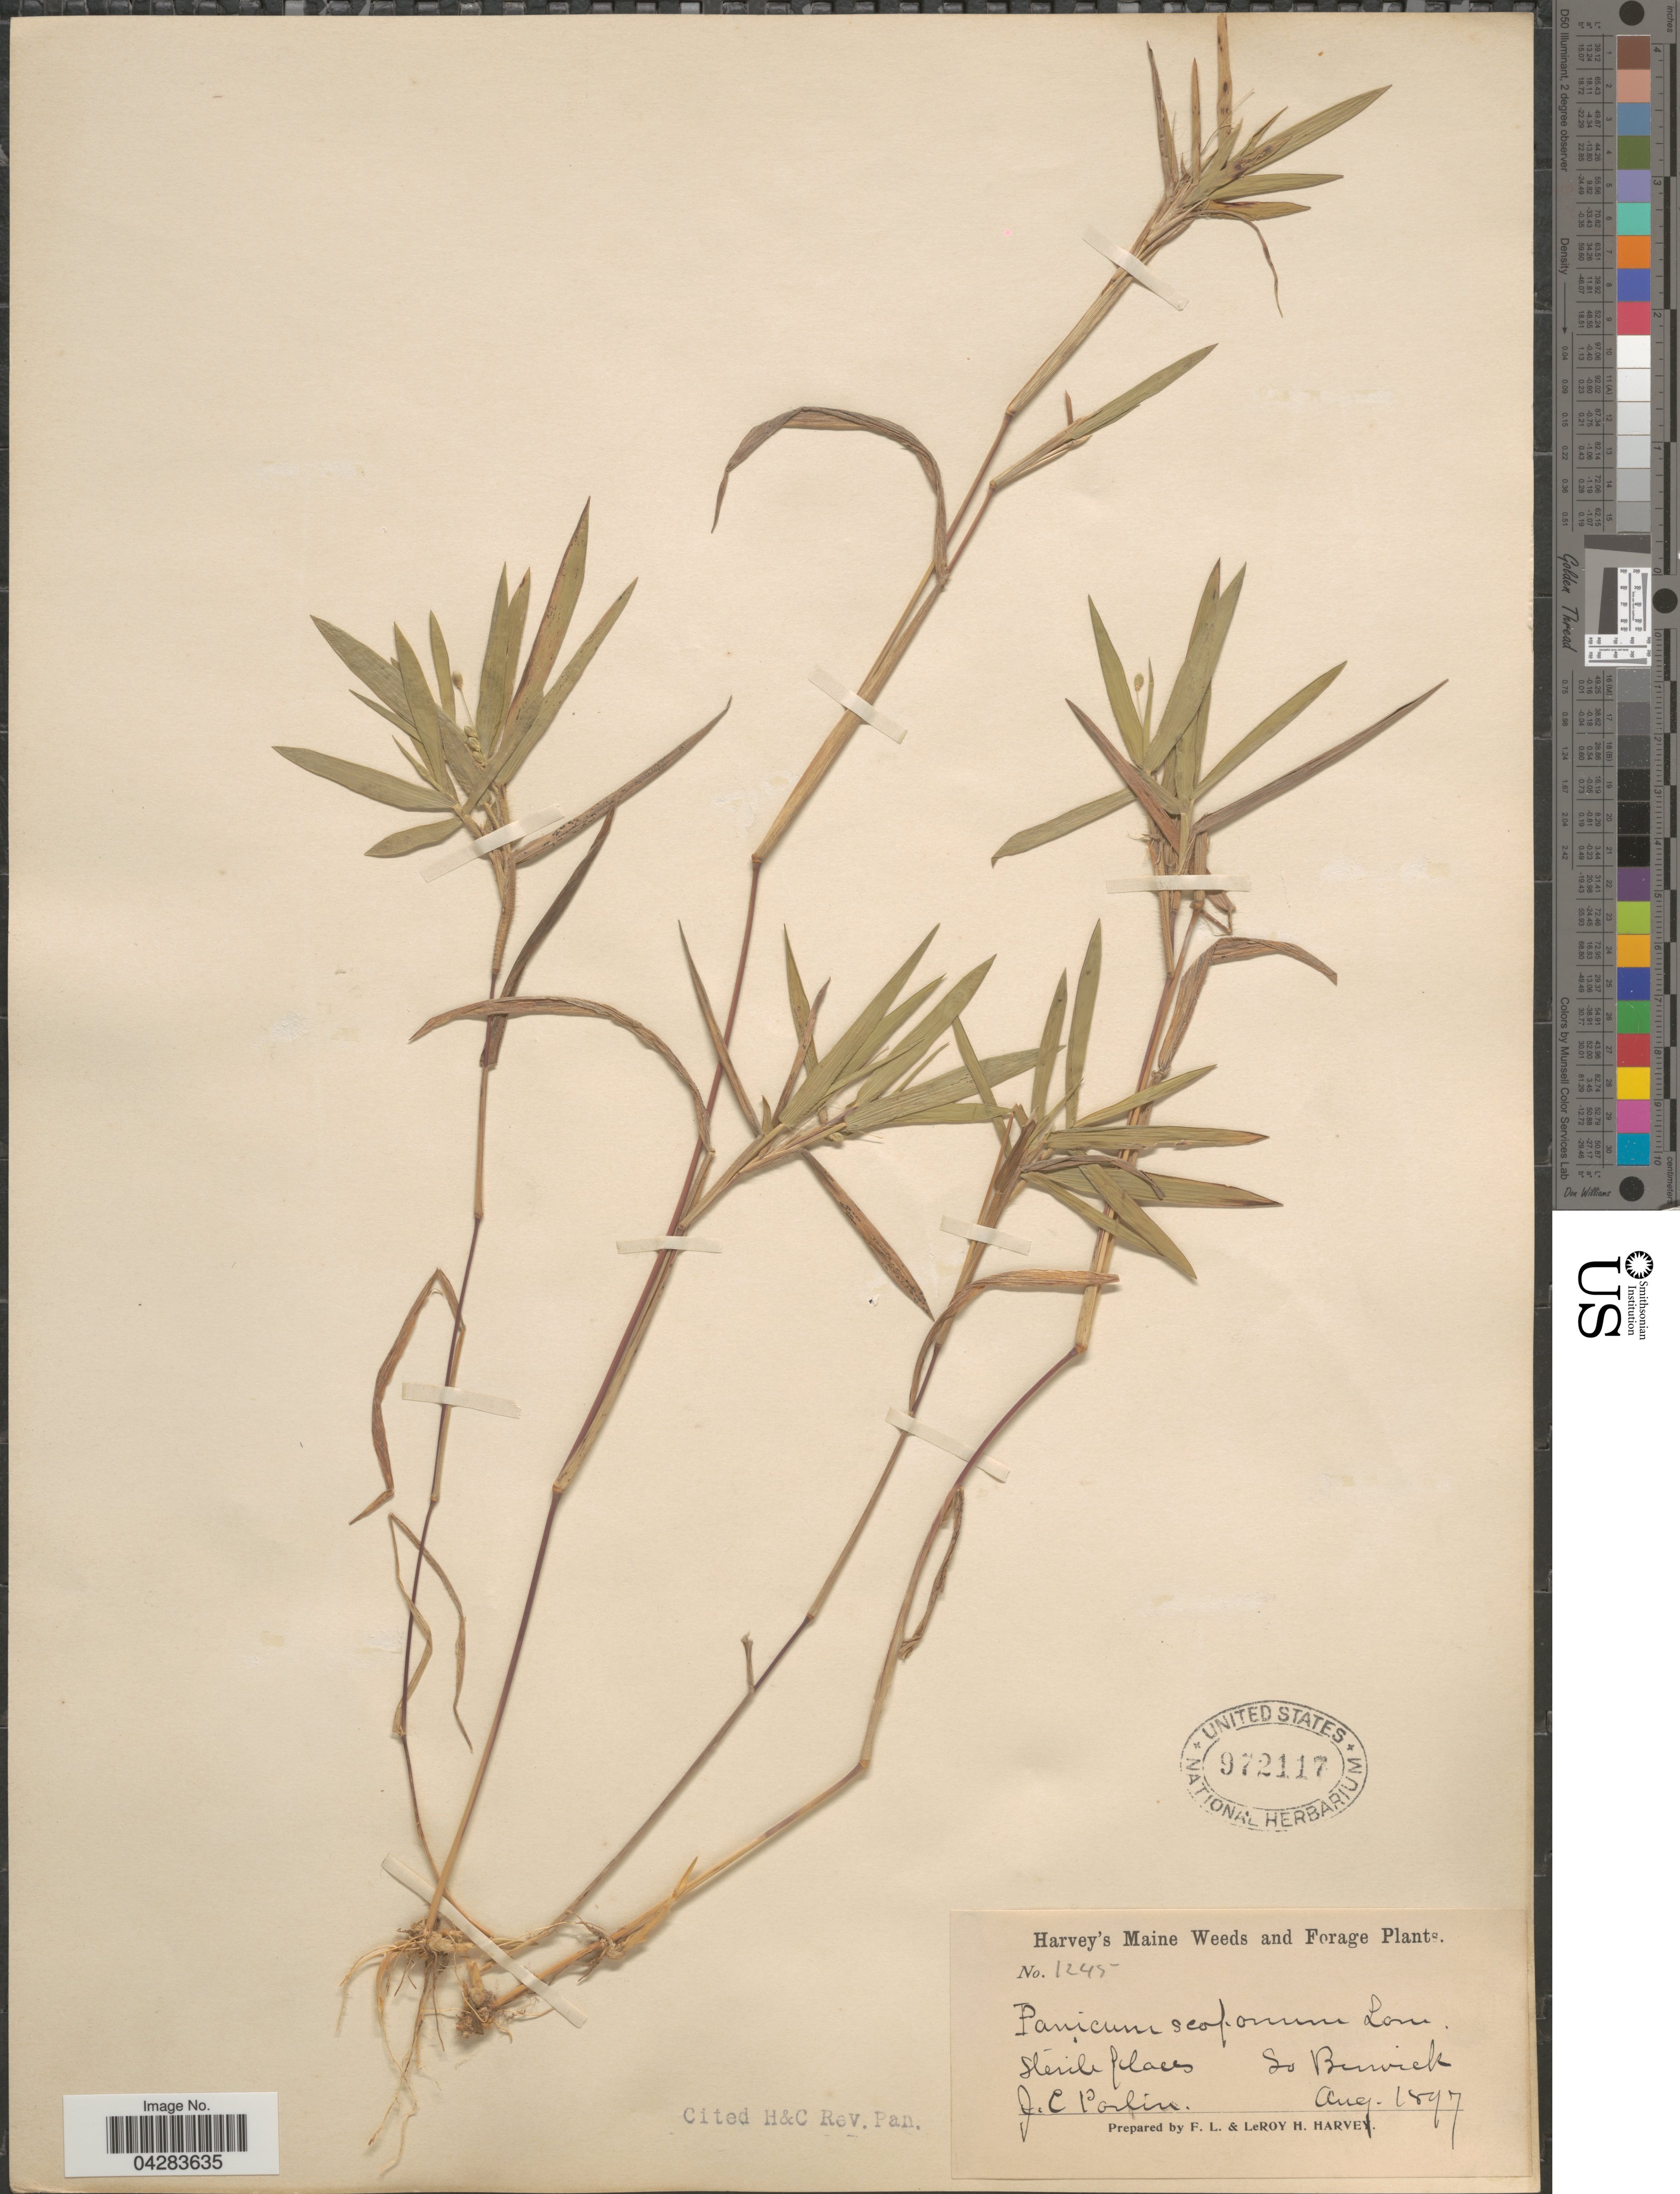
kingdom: Plantae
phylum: Tracheophyta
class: Liliopsida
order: Poales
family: Poaceae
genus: Dichanthelium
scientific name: Dichanthelium oligosanthes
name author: (Schult.) Gould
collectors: J. Parlin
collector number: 1245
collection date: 1897-08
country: United States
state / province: Maine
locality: So Burwick.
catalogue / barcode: US 972117